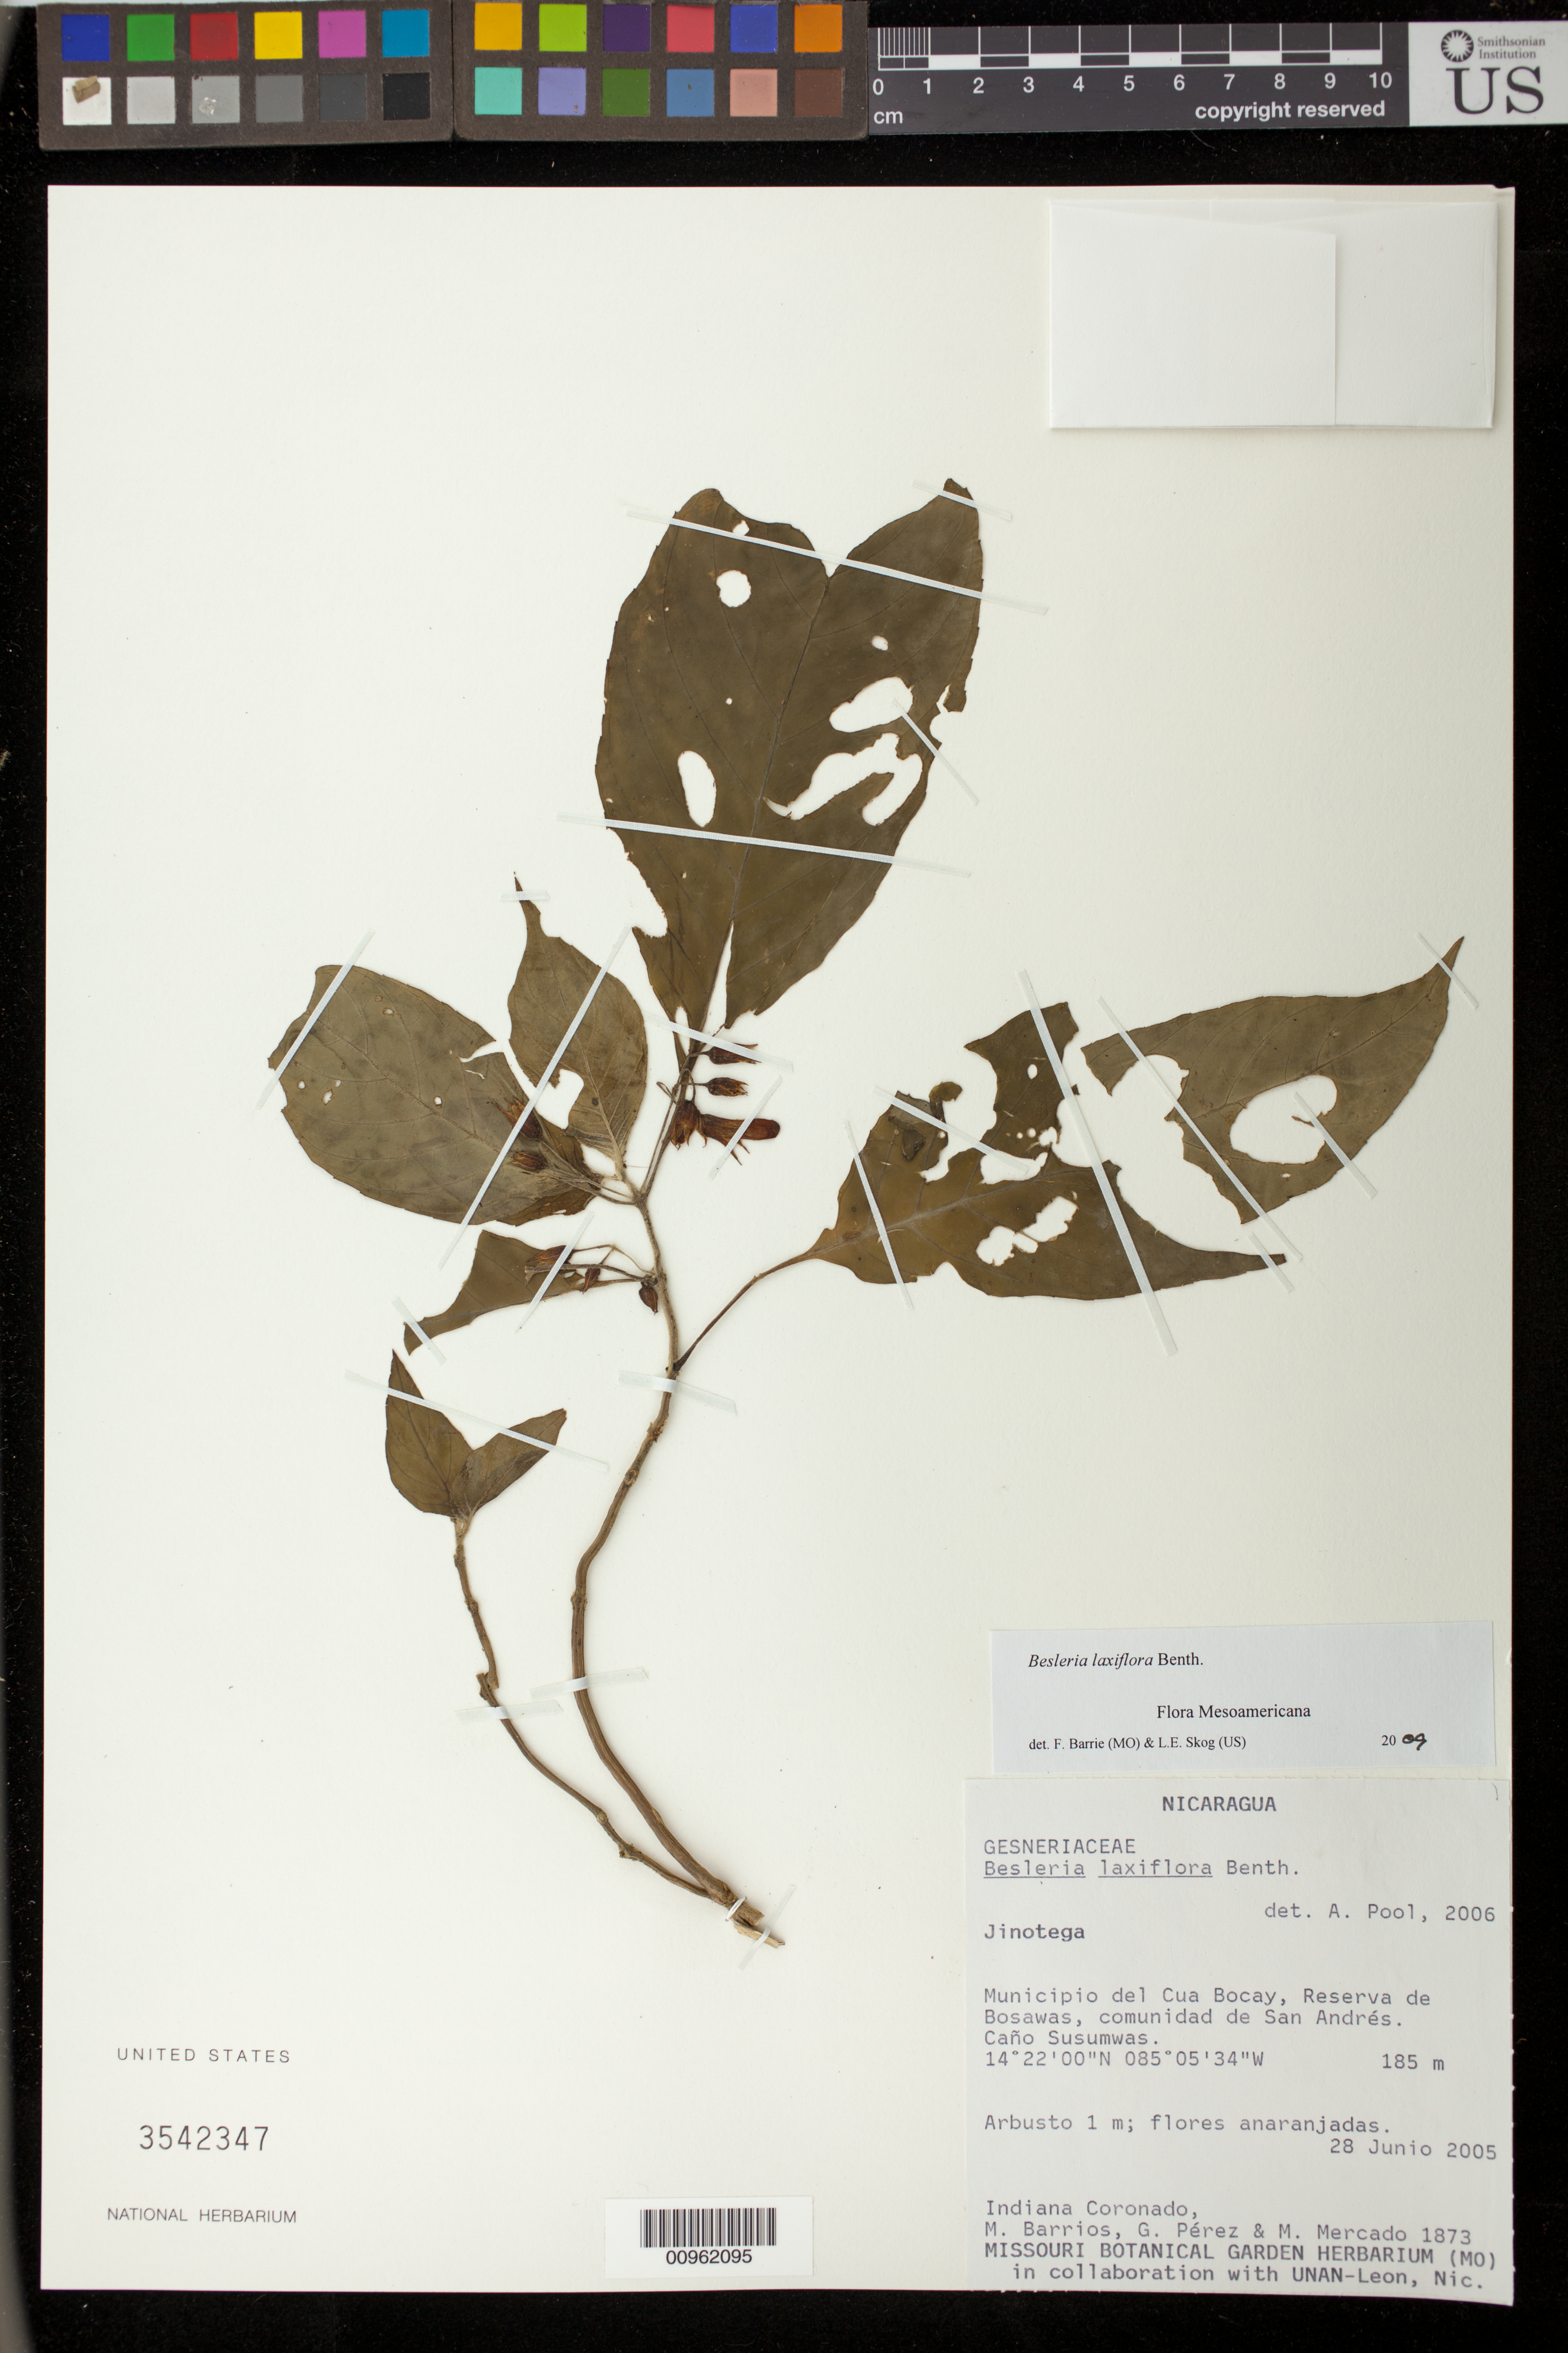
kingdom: Plantae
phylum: Tracheophyta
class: Magnoliopsida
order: Lamiales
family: Gesneriaceae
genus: Besleria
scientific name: Besleria laxiflora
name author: Benth.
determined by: Pool, A., (MO), Missouri Botanical Garden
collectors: I. Coronado, M. Barrios, G. Perez & M. Mercado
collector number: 1873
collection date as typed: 28 Jun 2005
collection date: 2005-06-28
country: Nicaragua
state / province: Jinotega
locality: Municipio del Cua Bocay, Reserva de Bosawas, comunidad de San Andrés, Caño Susumwas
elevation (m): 185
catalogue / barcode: US 3542347